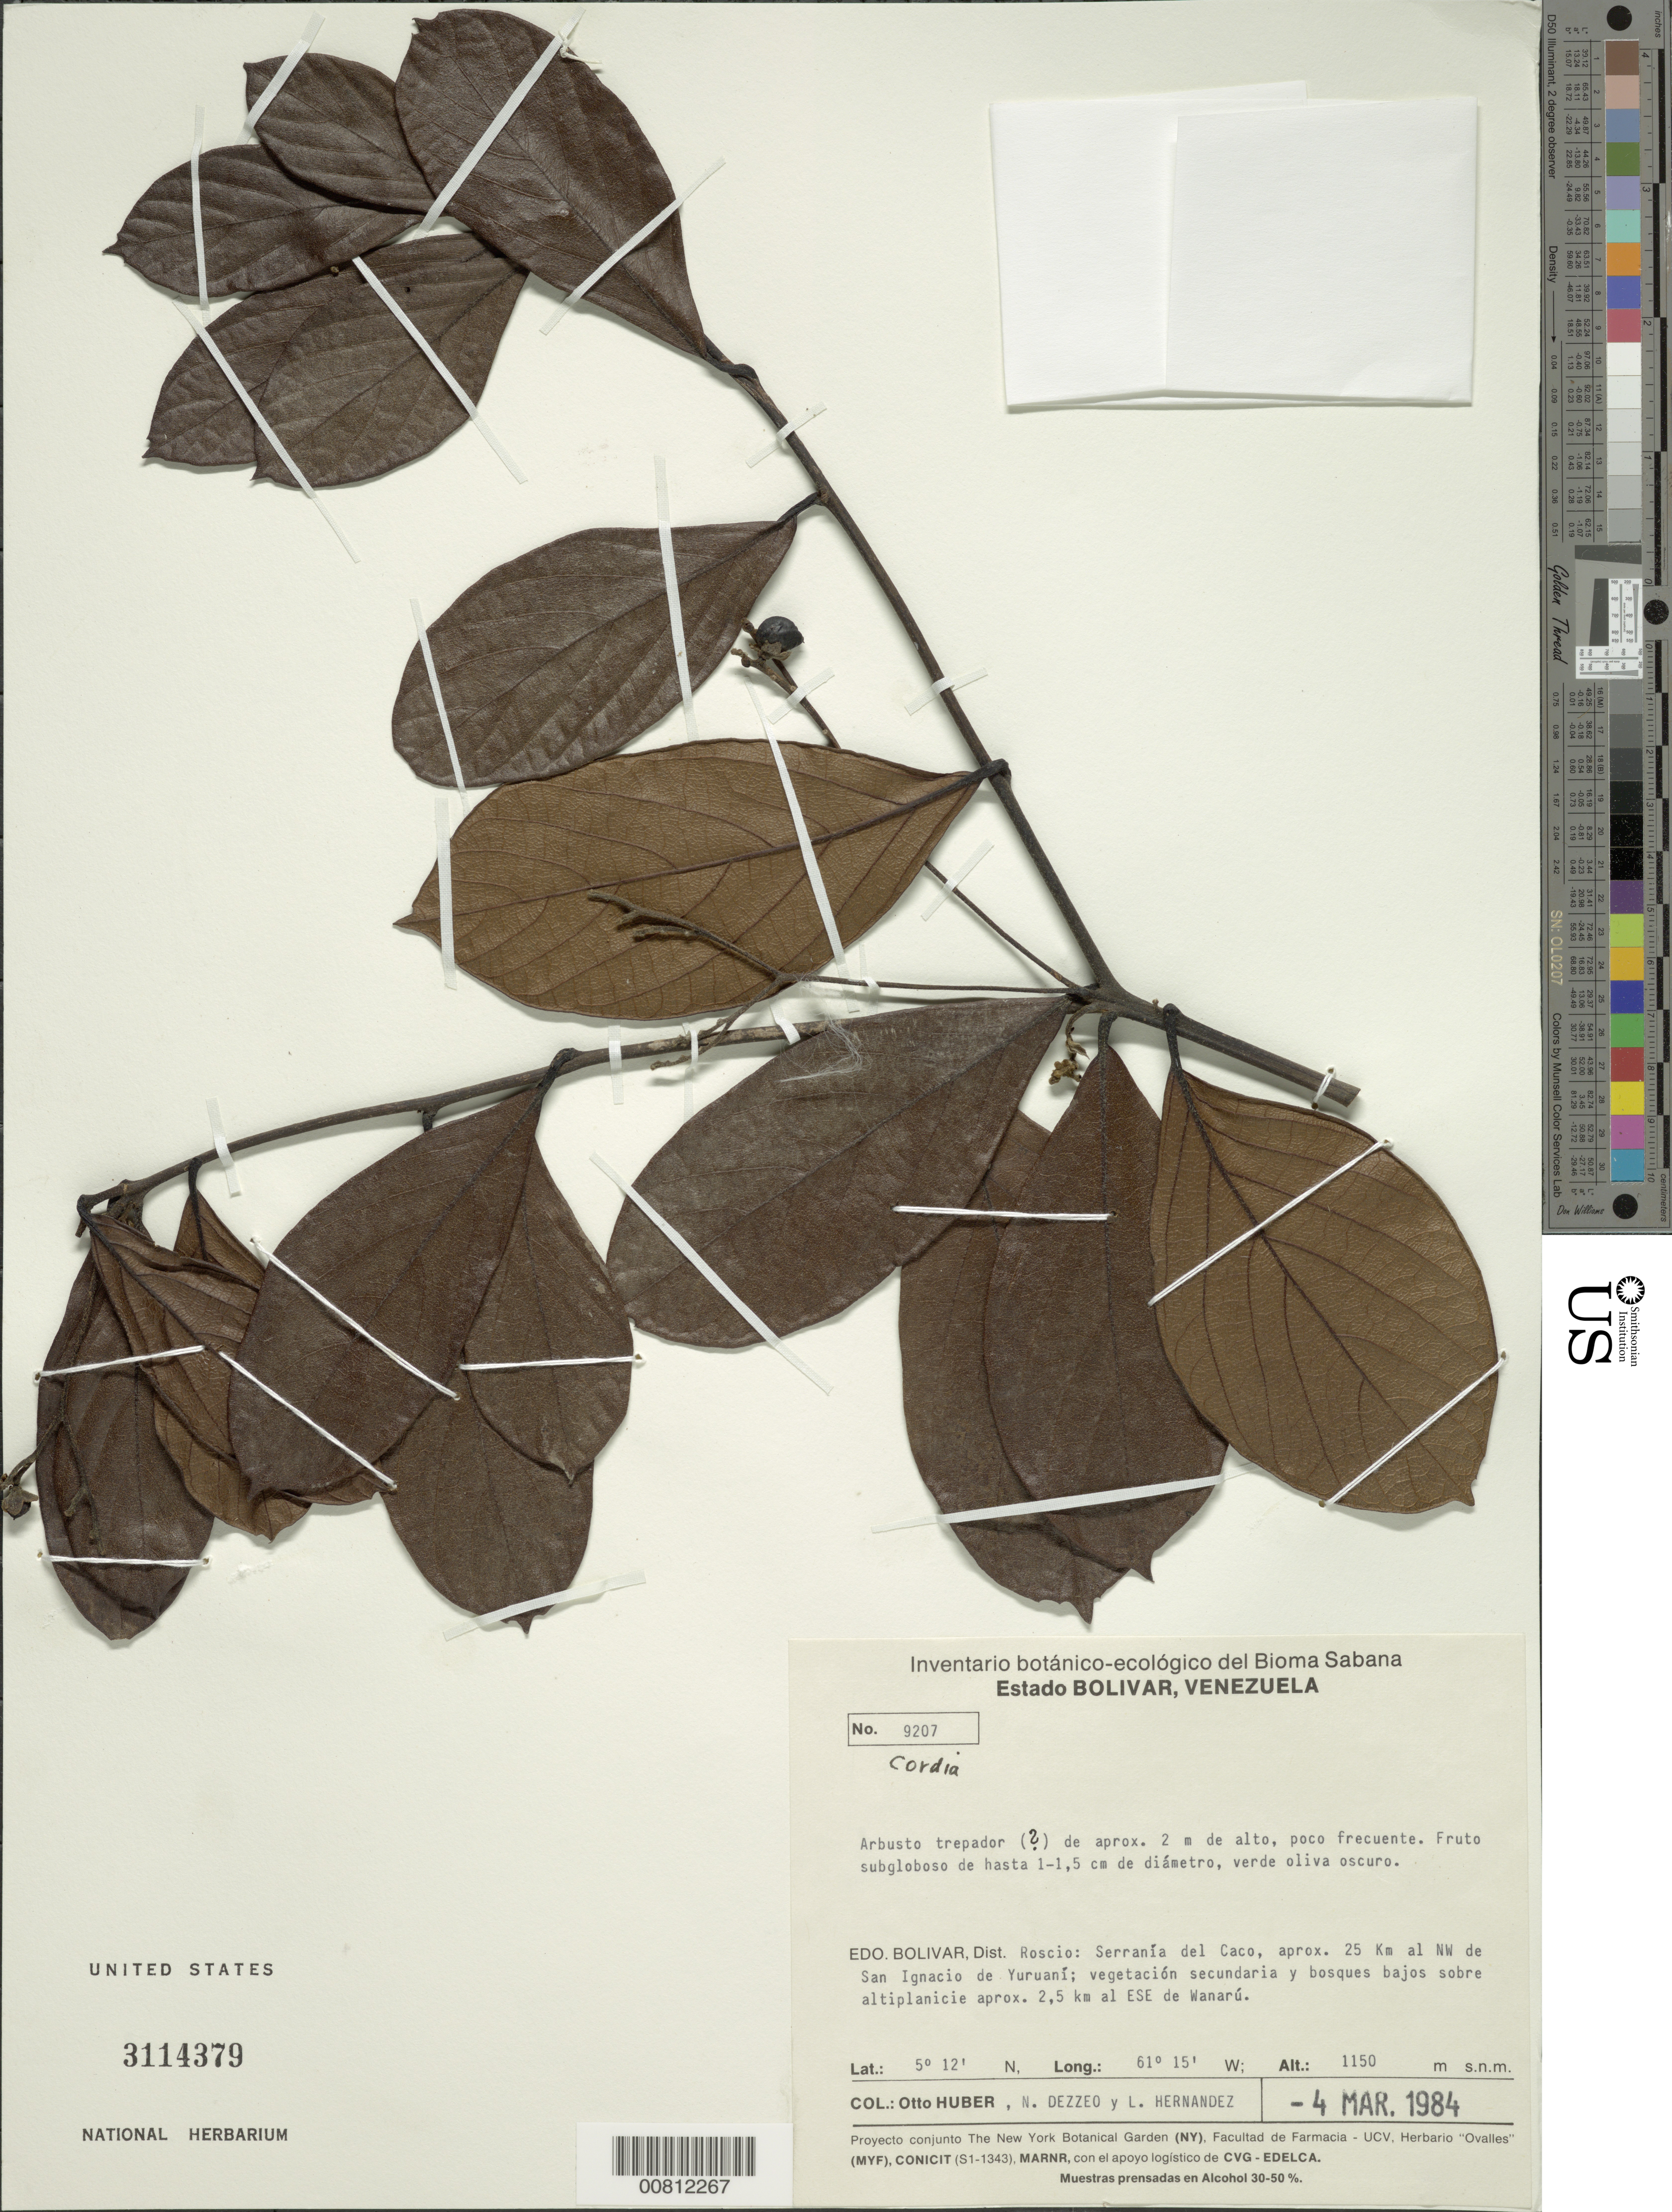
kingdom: Plantae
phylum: Tracheophyta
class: Magnoliopsida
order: Boraginales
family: Cordiaceae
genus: Cordia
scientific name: Cordia naidophila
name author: I.M. Johnst.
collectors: O. Huber, N. Dezzeo & L. Hernández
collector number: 9207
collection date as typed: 4-Mar-84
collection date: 1984-03-04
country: Venezuela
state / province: Bolívar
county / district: Roscio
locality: San Ignacio de Yuruaní, 25 km NW, 2.5 km ESE de Wanarú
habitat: Vegetación secundaria y bosques bajos sobre altiplanicie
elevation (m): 1150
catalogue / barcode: US 3114379